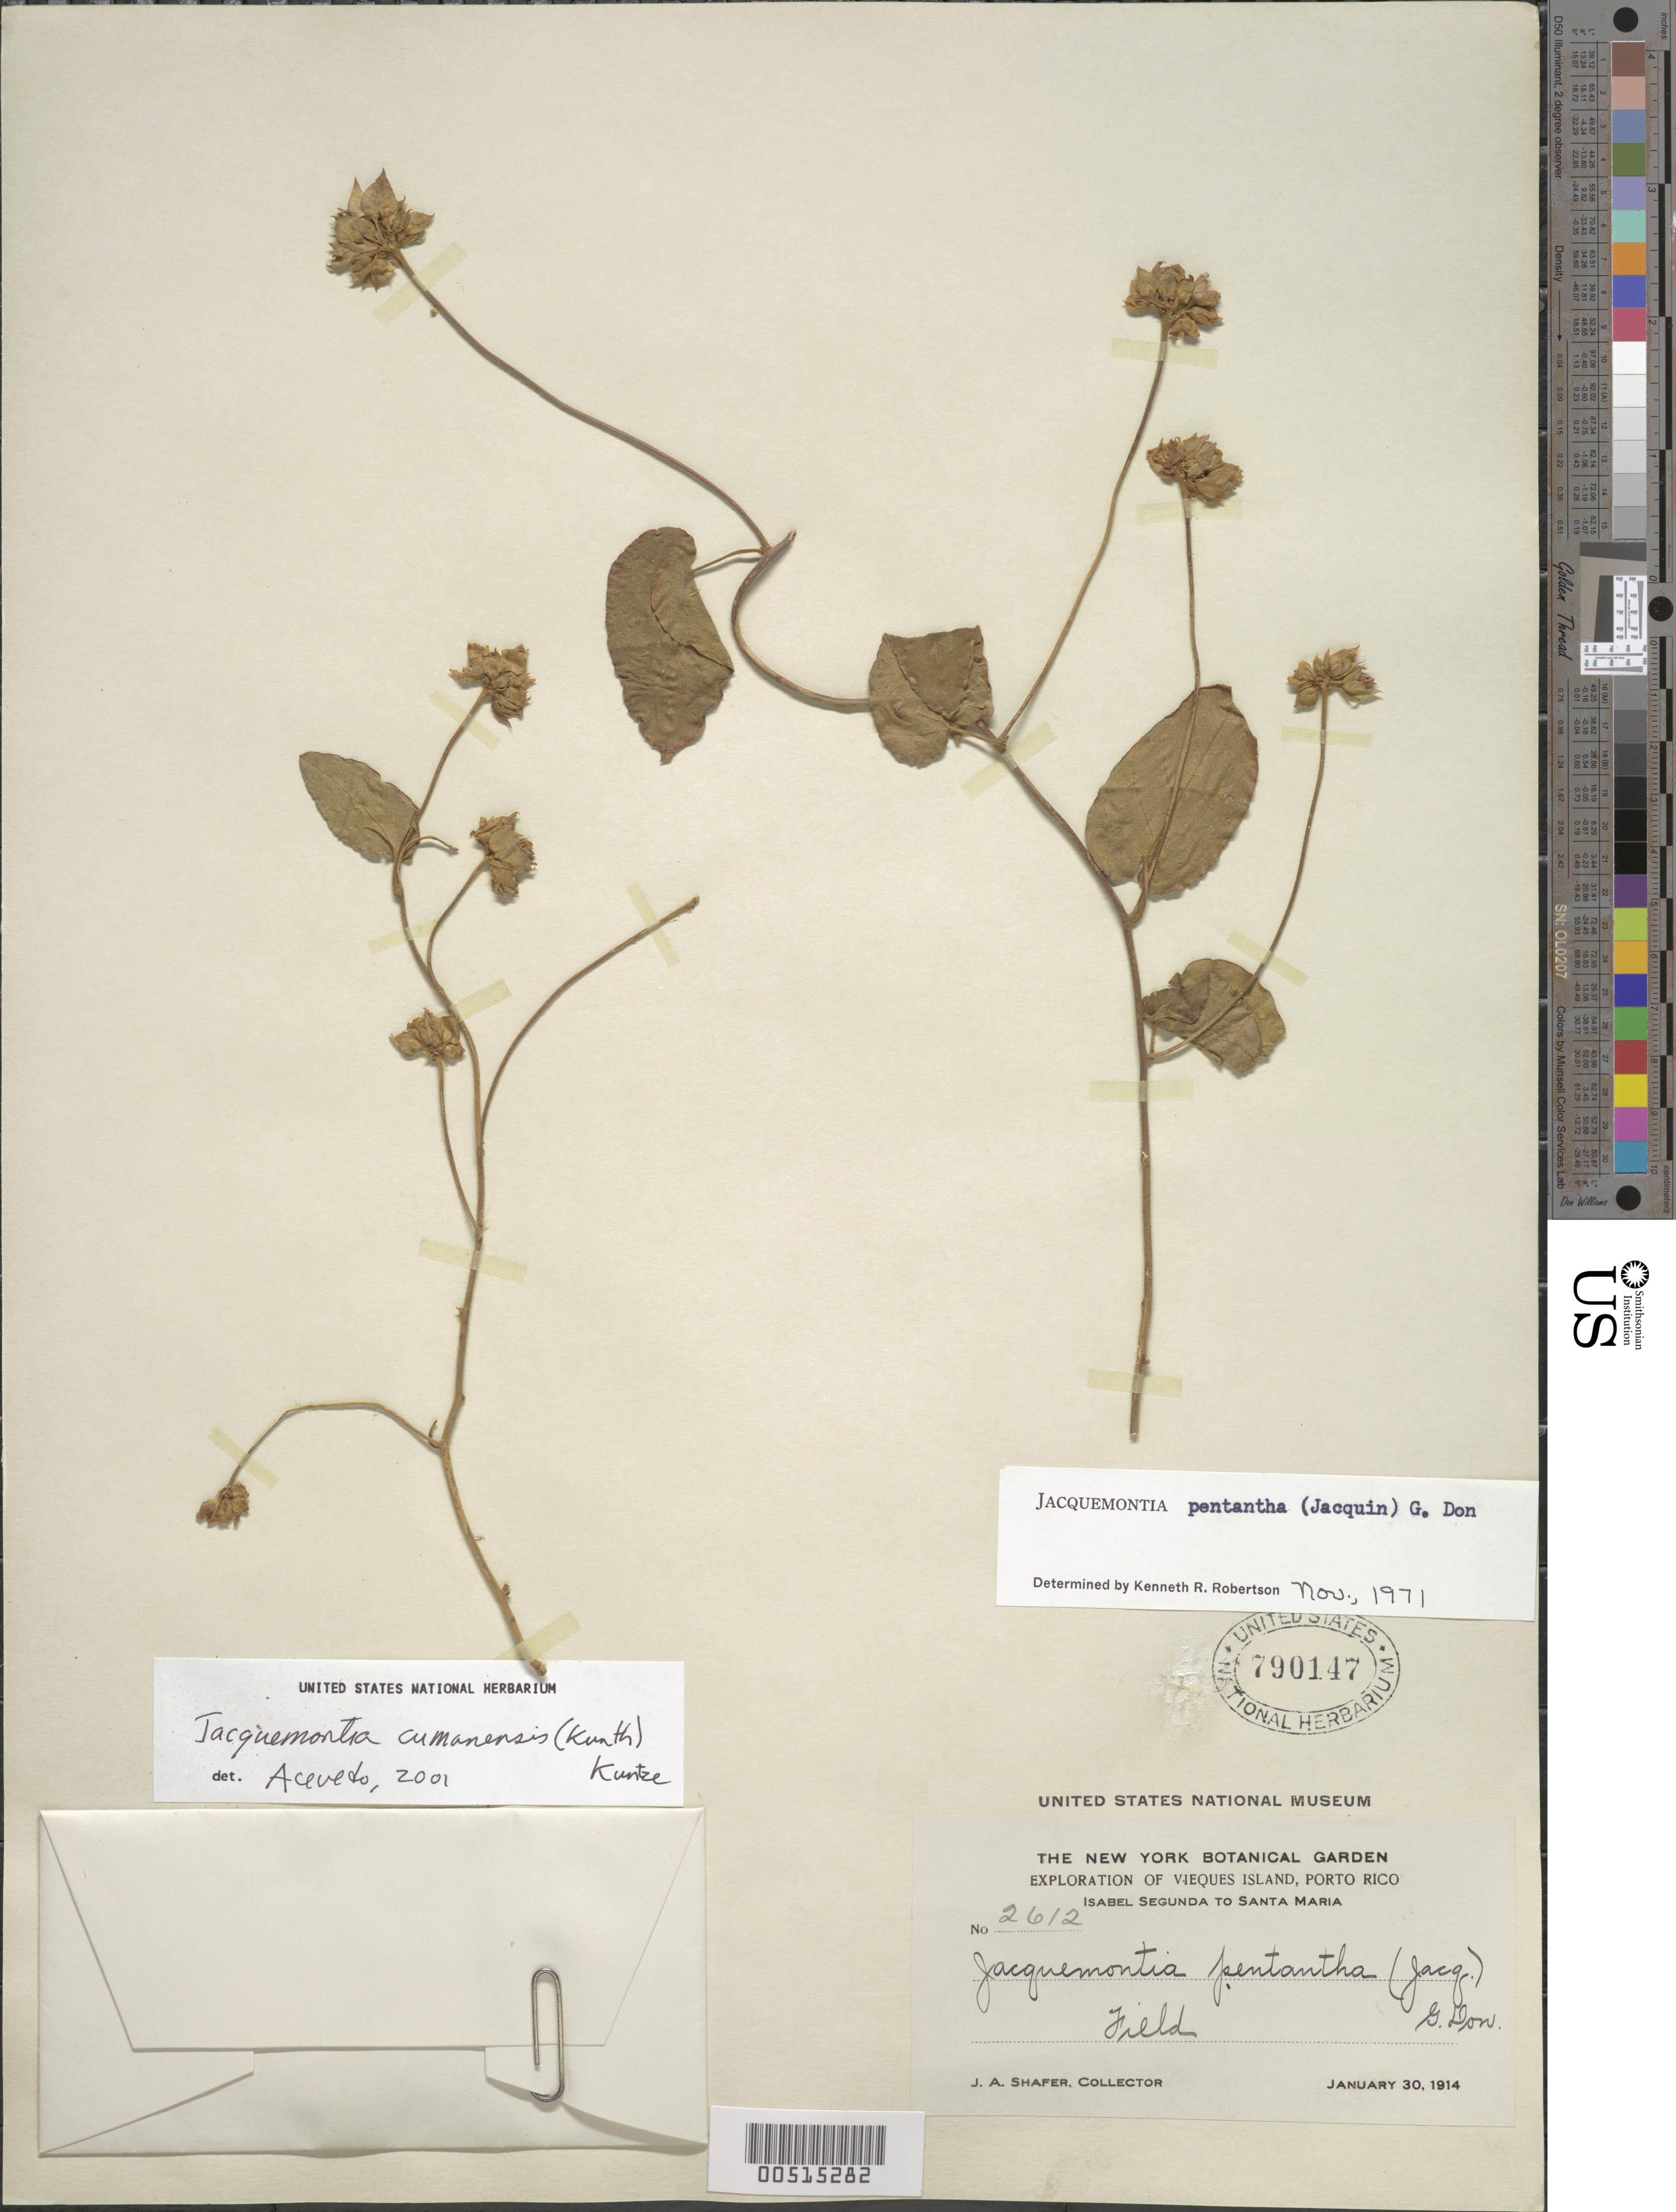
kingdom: Plantae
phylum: Tracheophyta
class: Magnoliopsida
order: Solanales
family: Convolvulaceae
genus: Jacquemontia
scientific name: Jacquemontia pentanthos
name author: (Jacq.) G. Don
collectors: J. A. Shafer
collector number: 2612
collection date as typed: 30 Jan 1914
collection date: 1914-01-30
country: Puerto Rico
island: Greater Antilles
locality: Vieques Island: Isabel Segunda to Santa Maria. Field.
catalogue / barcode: US 790147